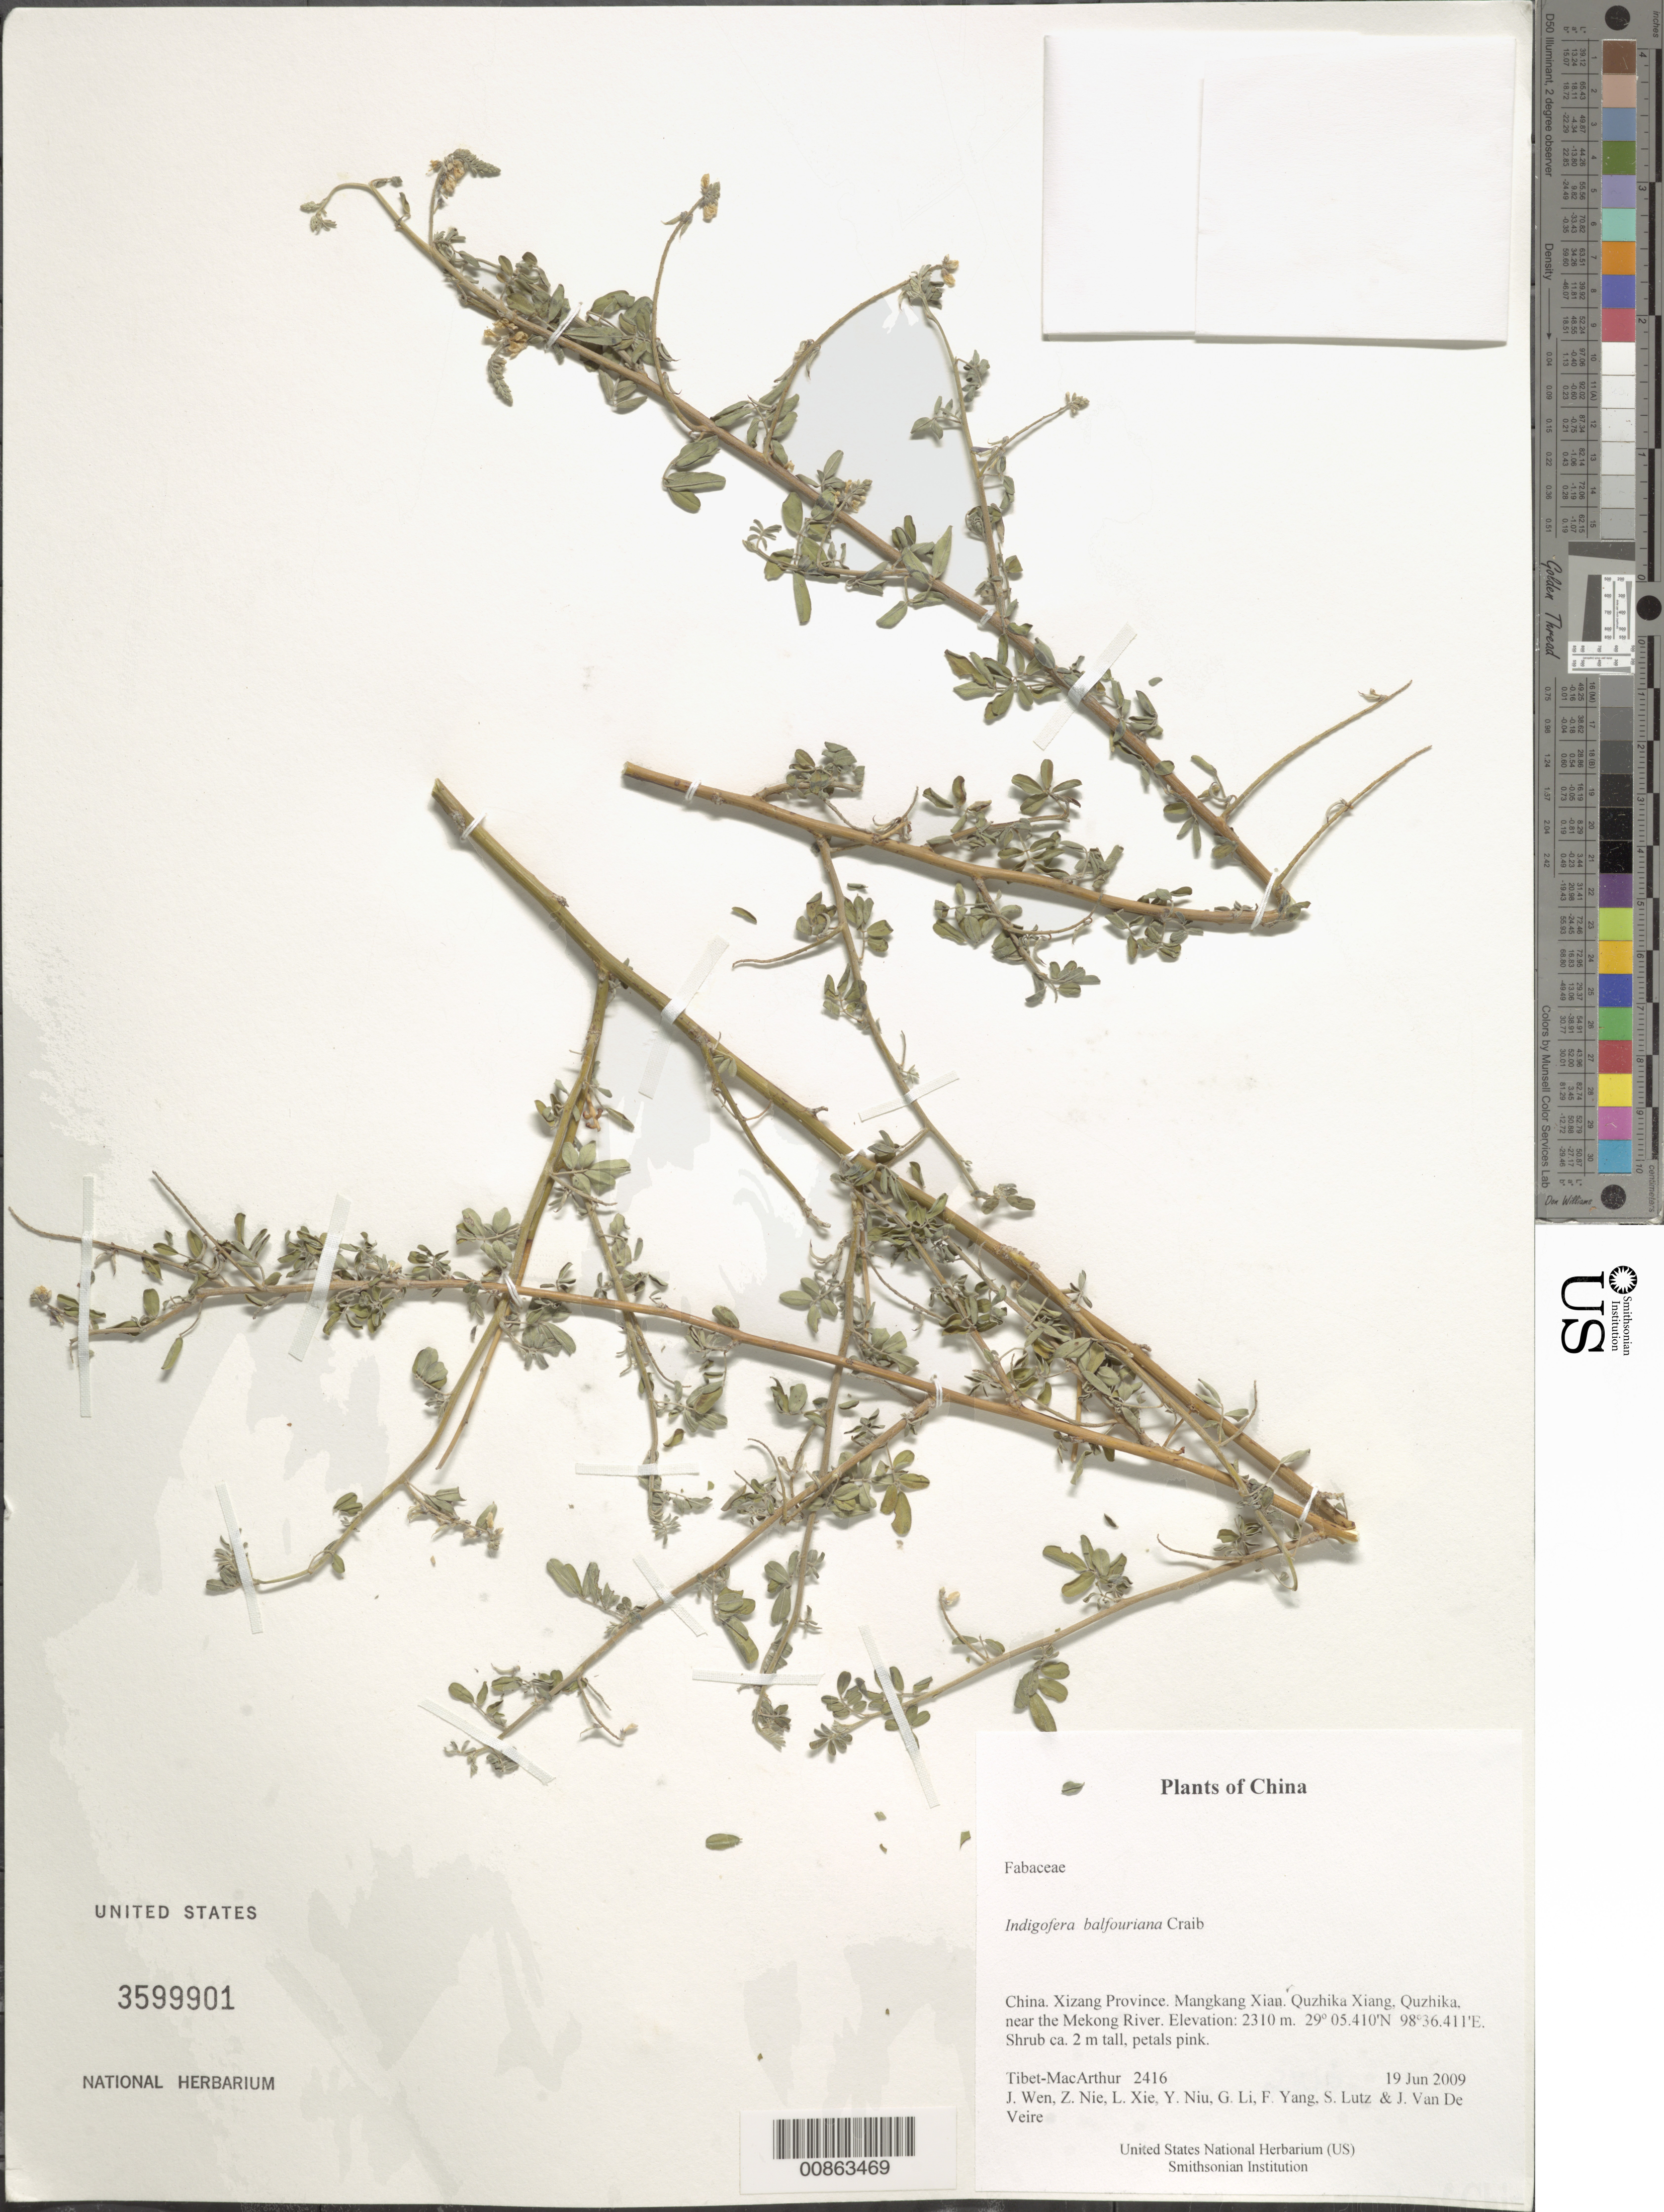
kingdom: Plantae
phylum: Tracheophyta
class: Magnoliopsida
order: Fabales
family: Fabaceae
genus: Indigofera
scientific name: Indigofera balfouriana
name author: Craib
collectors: Tibet-MacArthur, J. Wen, Z. Nie, L. Xie, Y. Niu, G. Li, F. Yang, S. Lutz & J. Van De Veire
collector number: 2416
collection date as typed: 19 Jun 2009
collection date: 2009-06-19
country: China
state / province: Xizang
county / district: Mangkang Xian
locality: Quzhika Xiang, Quzhika, near the Mekong River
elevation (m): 2310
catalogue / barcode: US 3599901